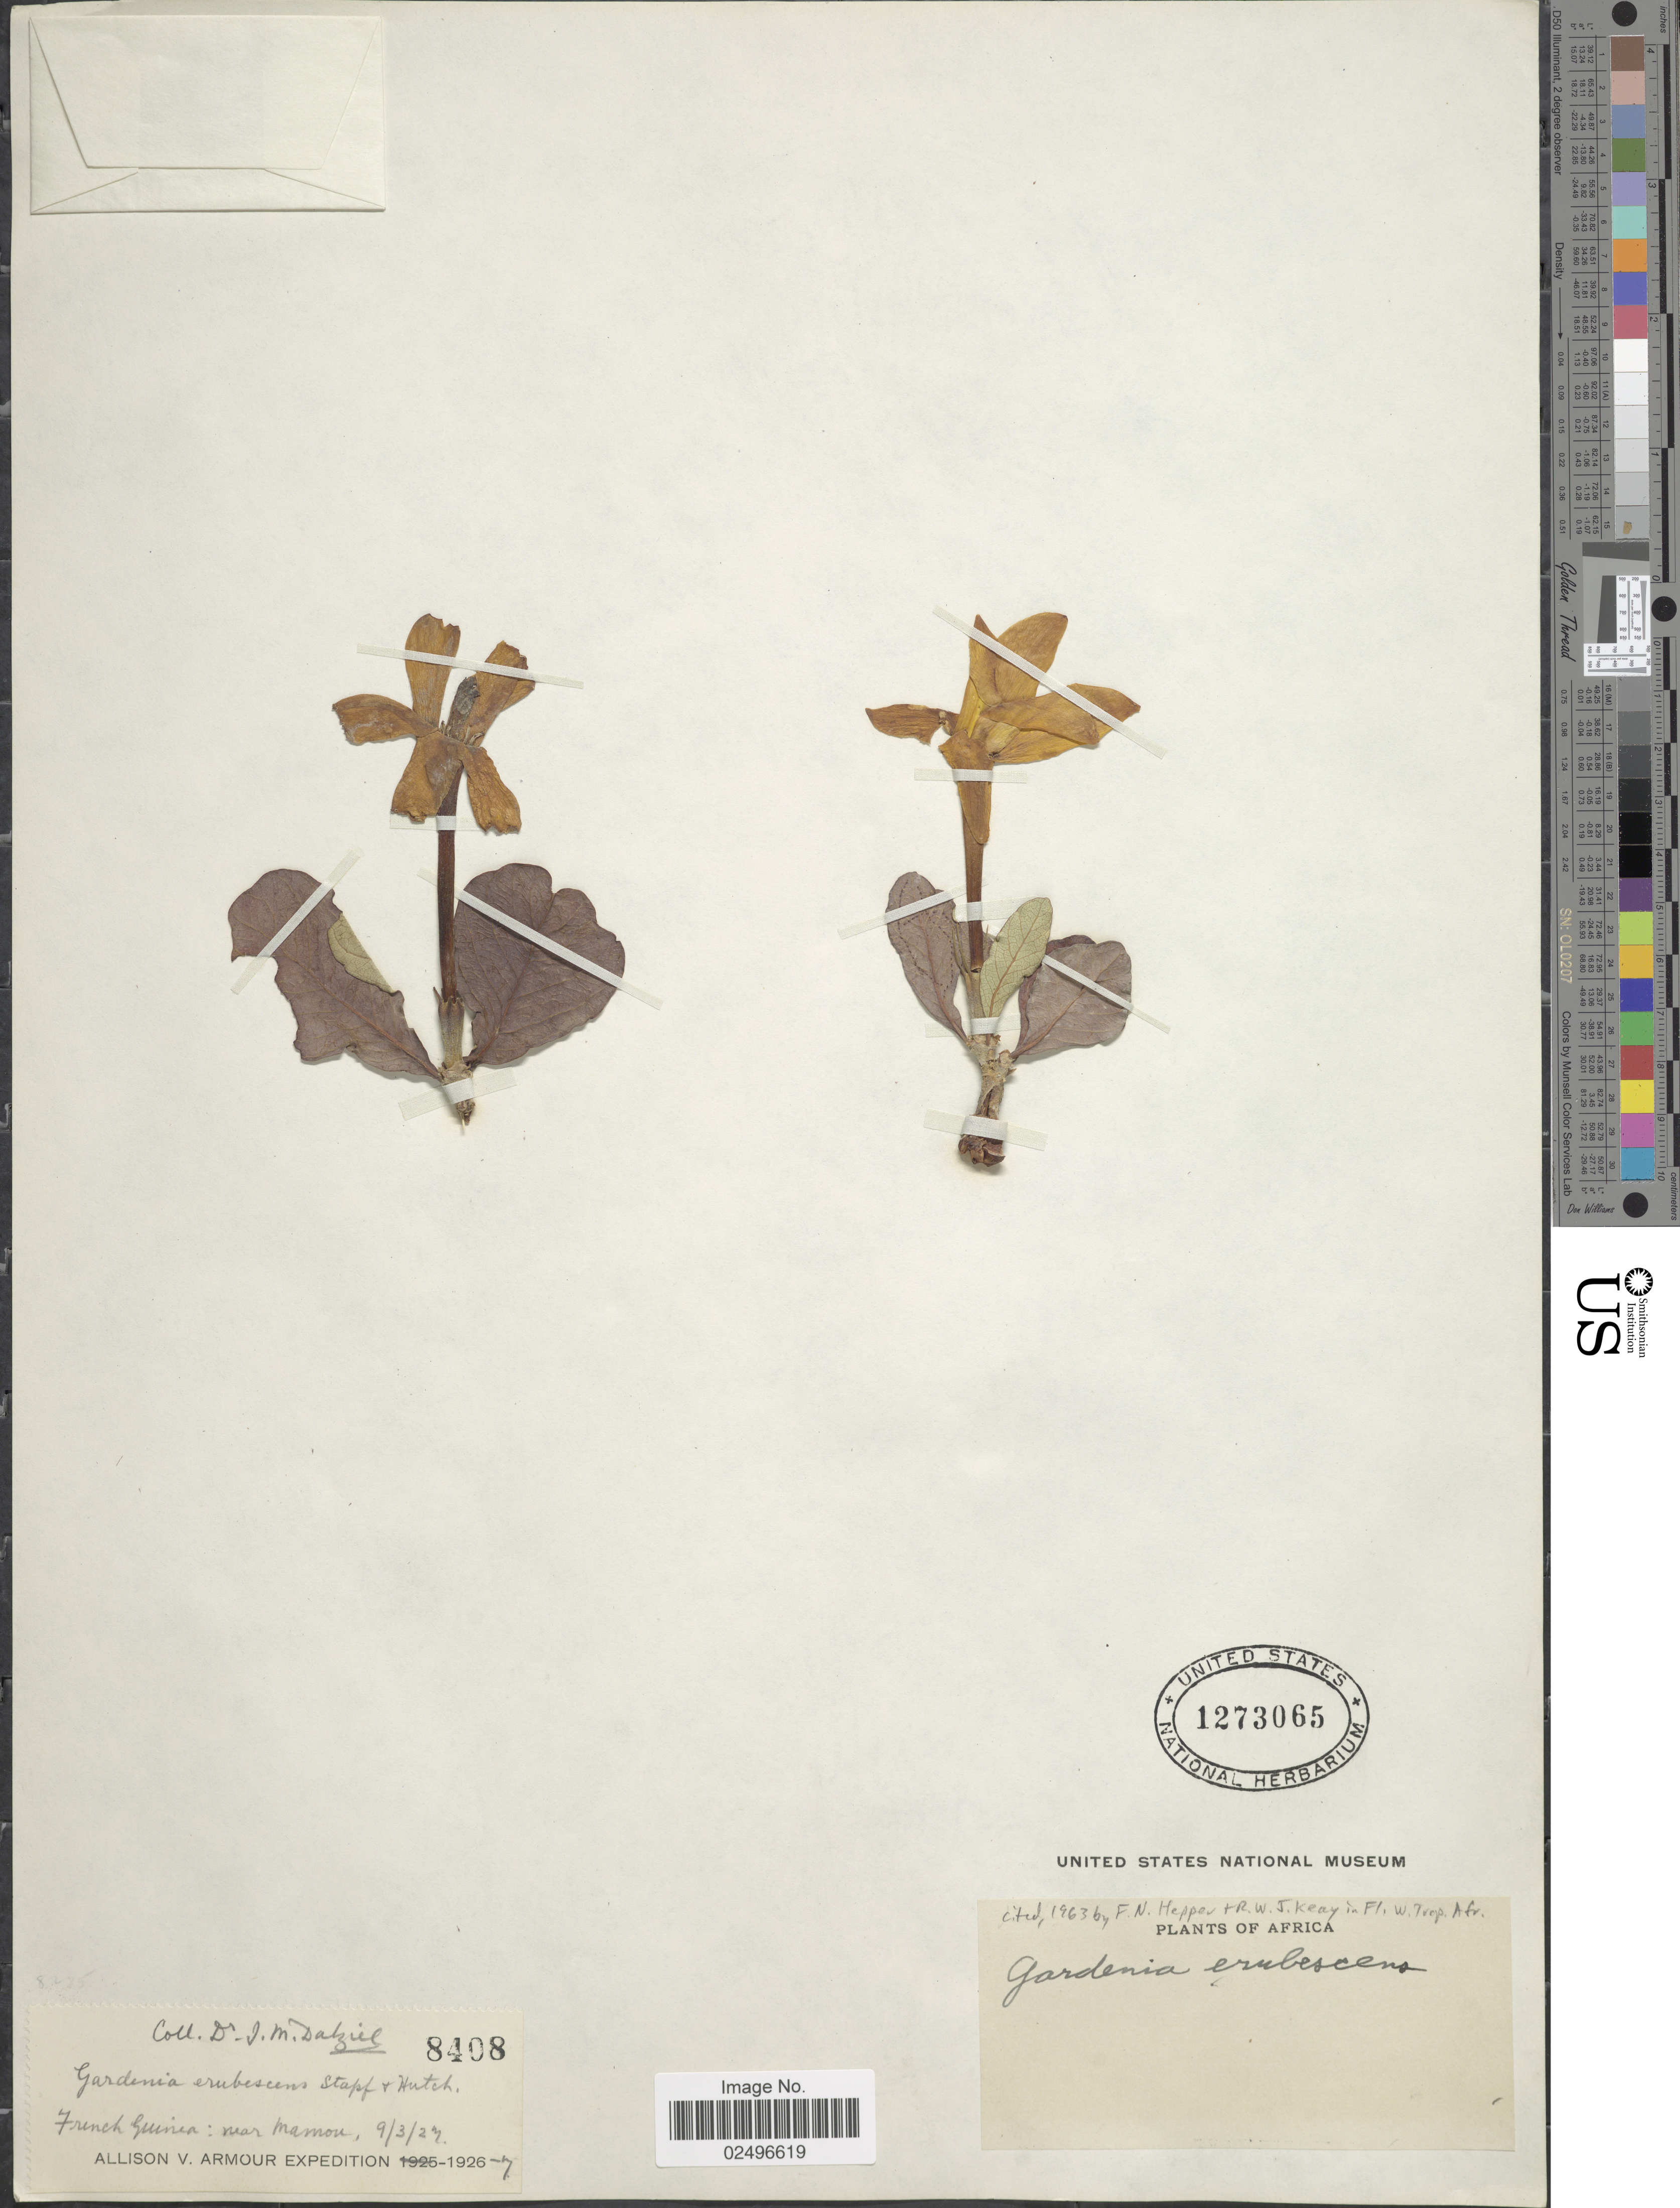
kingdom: Plantae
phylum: Tracheophyta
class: Magnoliopsida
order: Gentianales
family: Rubiaceae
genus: Gardenia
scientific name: Gardenia erubescens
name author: Stapf & Hutch.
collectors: J. Dalziel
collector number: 8408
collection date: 1927-03-09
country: Guinea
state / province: Mamou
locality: French Guinea: near Mamou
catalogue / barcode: US 1273065